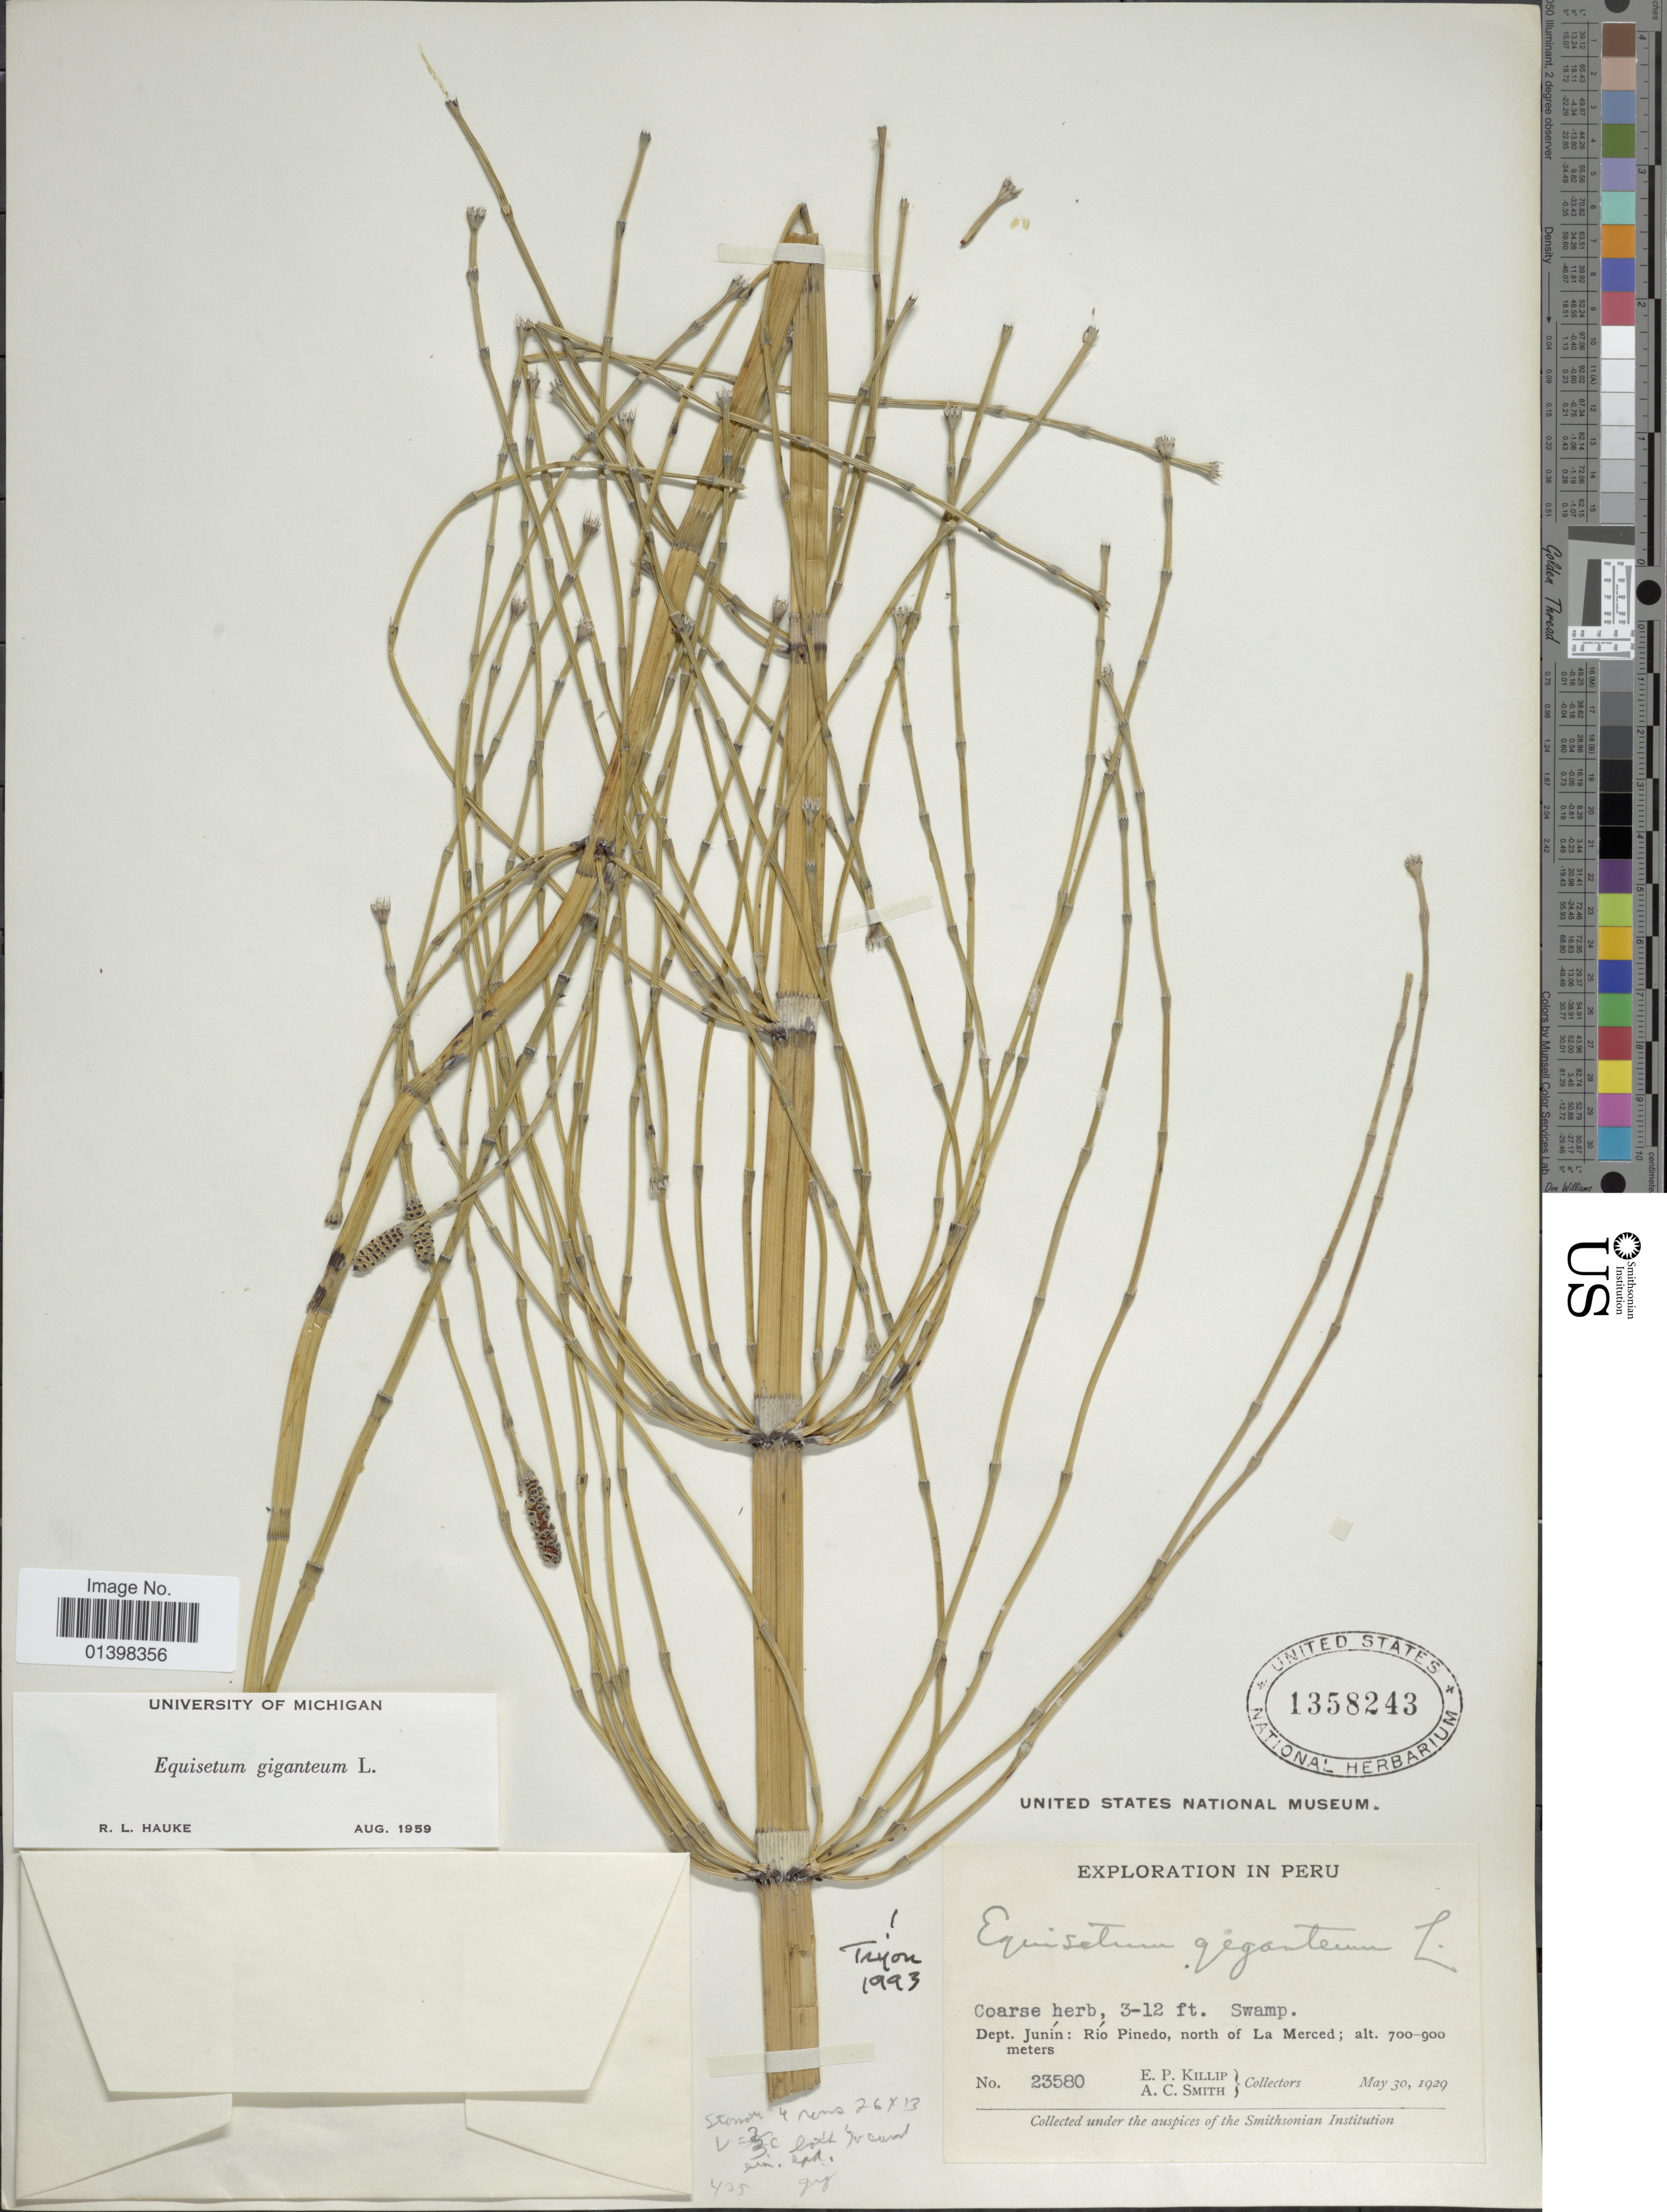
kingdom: Plantae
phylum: Tracheophyta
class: Polypodiopsida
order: Equisetales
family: Equisetaceae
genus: Equisetum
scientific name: Equisetum giganteum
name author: L.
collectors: E. P. Killip & A. C. Smith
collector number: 23580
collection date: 1929-05-30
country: Peru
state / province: Junín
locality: Río Pinedo, north of La Merced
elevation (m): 700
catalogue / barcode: US 1358243